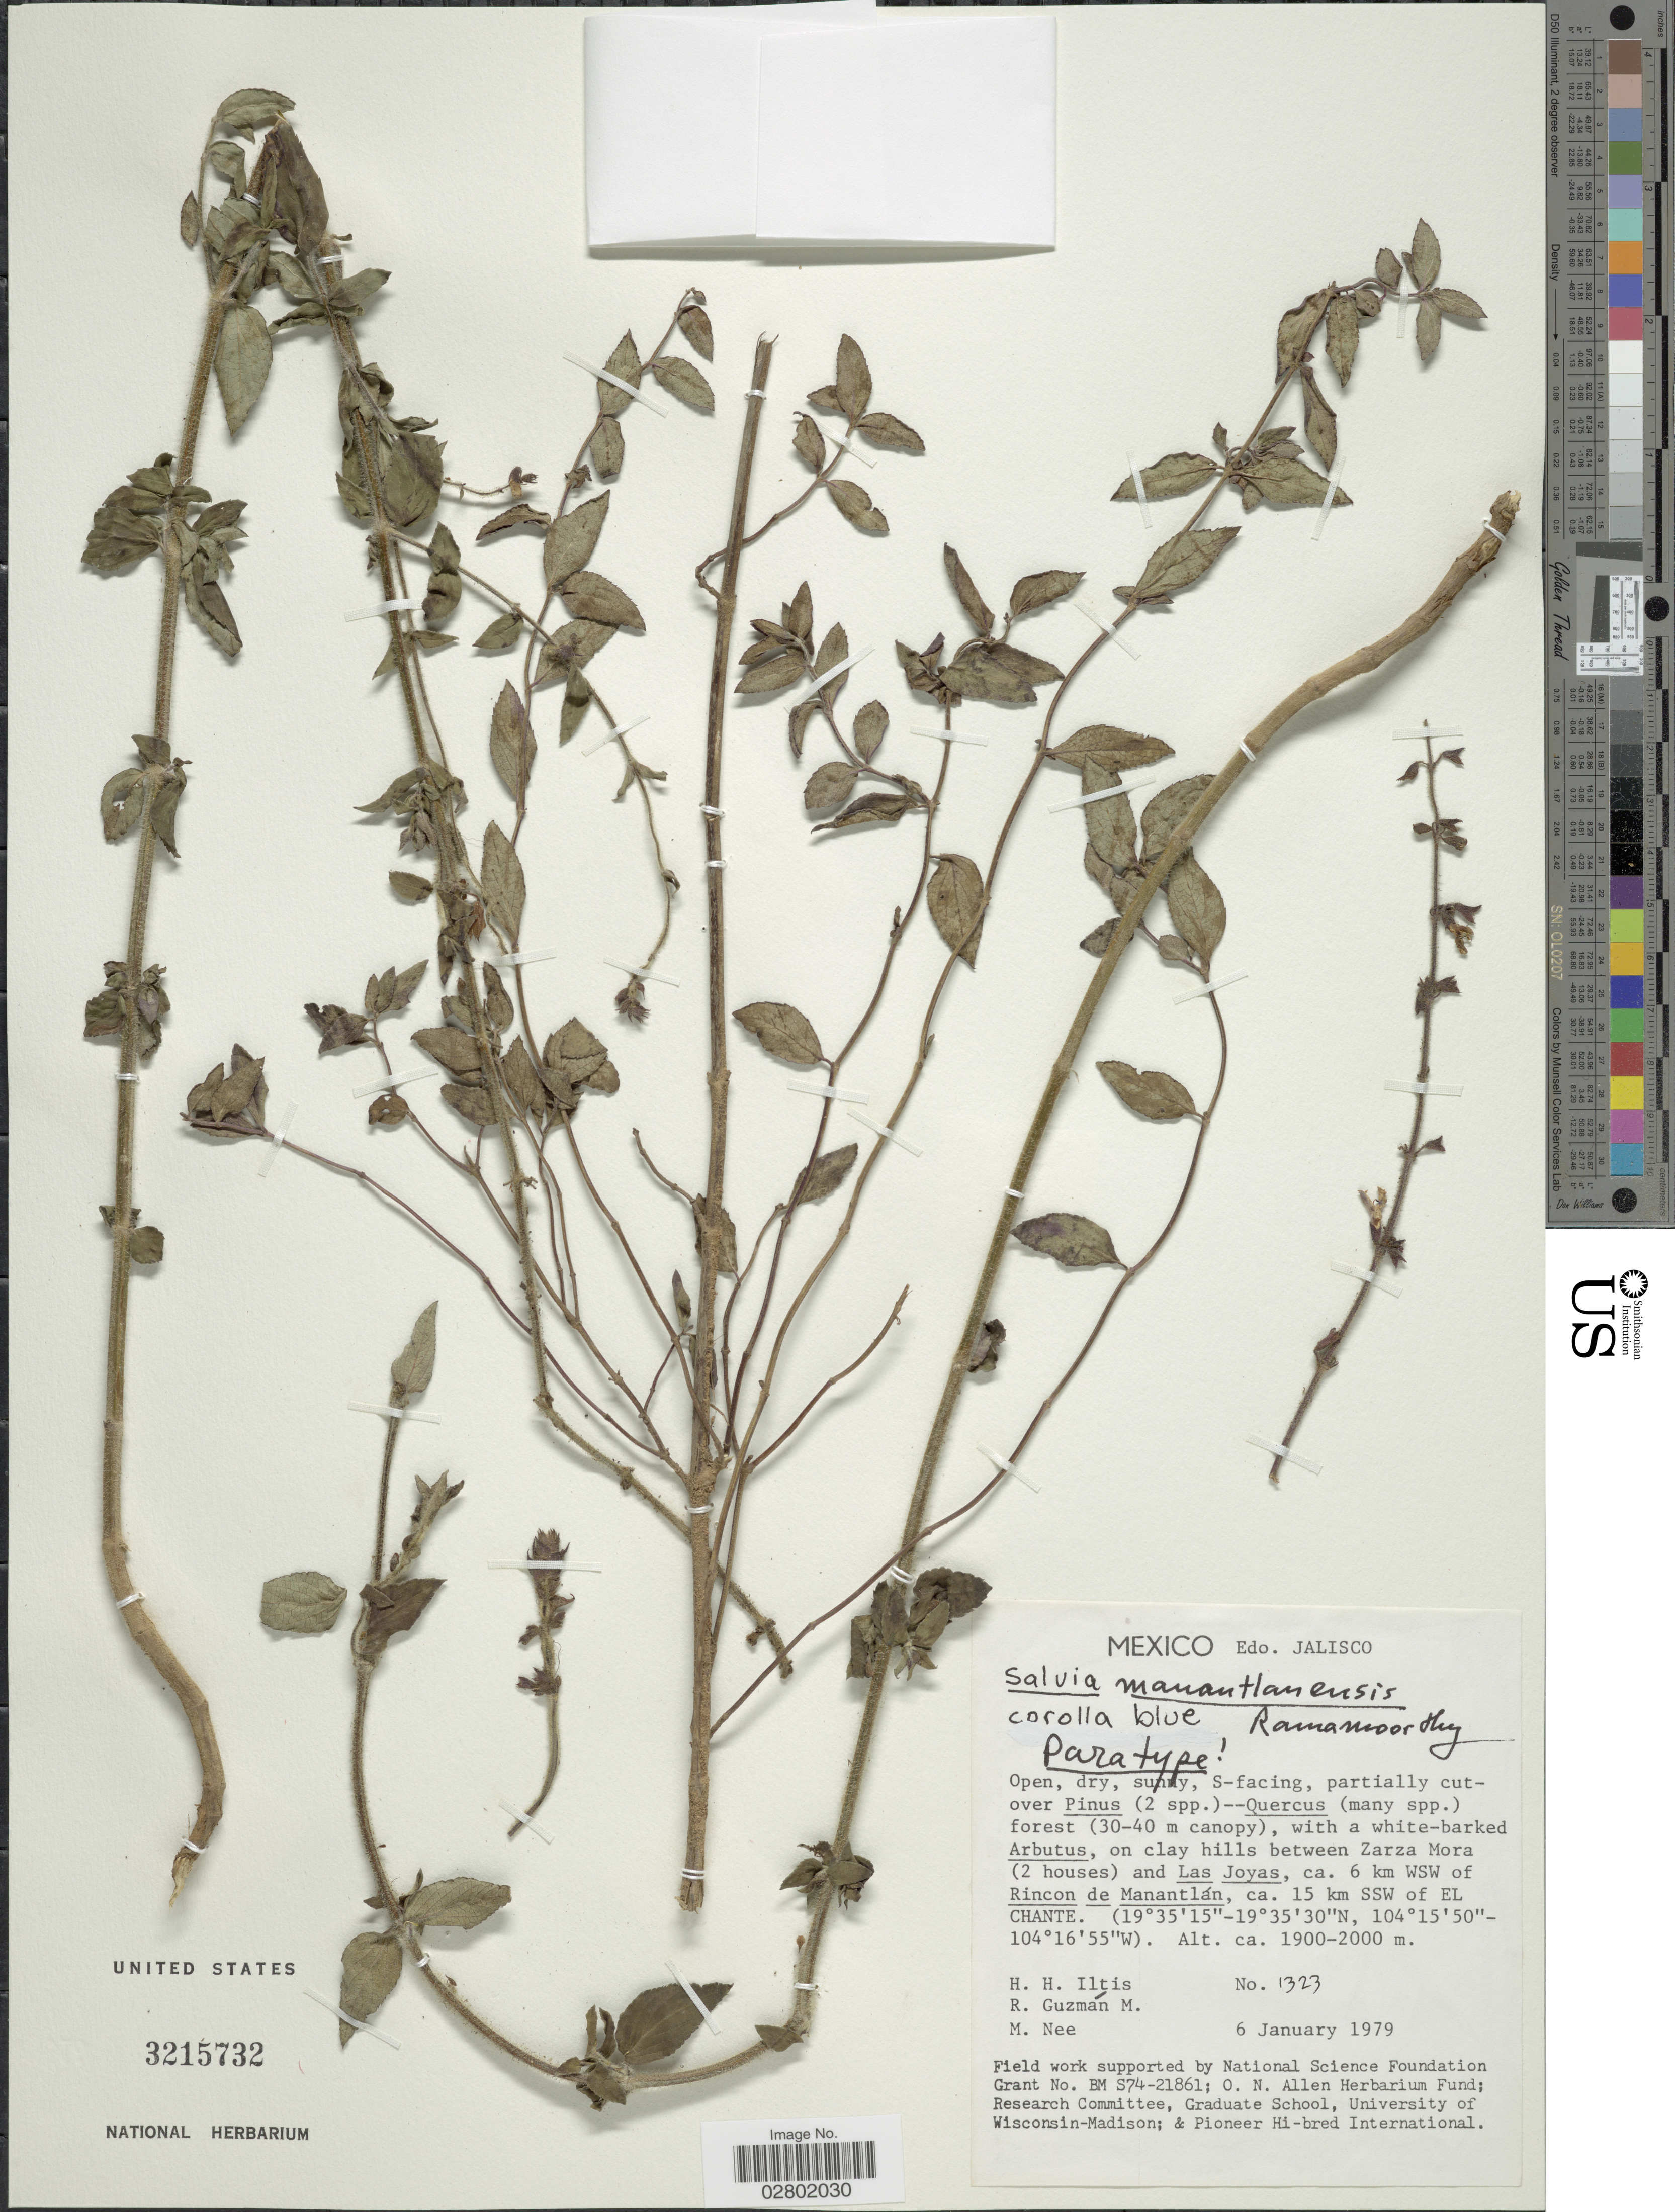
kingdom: Plantae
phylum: Tracheophyta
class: Magnoliopsida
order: Lamiales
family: Lamiaceae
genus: Salvia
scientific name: Salvia manantlanensis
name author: Ramamoorthy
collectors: H. H. Iltis, R. Guzman-M. & M. Nee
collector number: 1323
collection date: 1979-01-06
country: Mexico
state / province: Jalisco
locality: On clay hills between Zarza Mora (2 houses) and Las Joyas, ca. 6 km WSW of Rincon de Manantlán, ca. 15 km SSW of El Chante.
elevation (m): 1900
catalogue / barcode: US 3215732